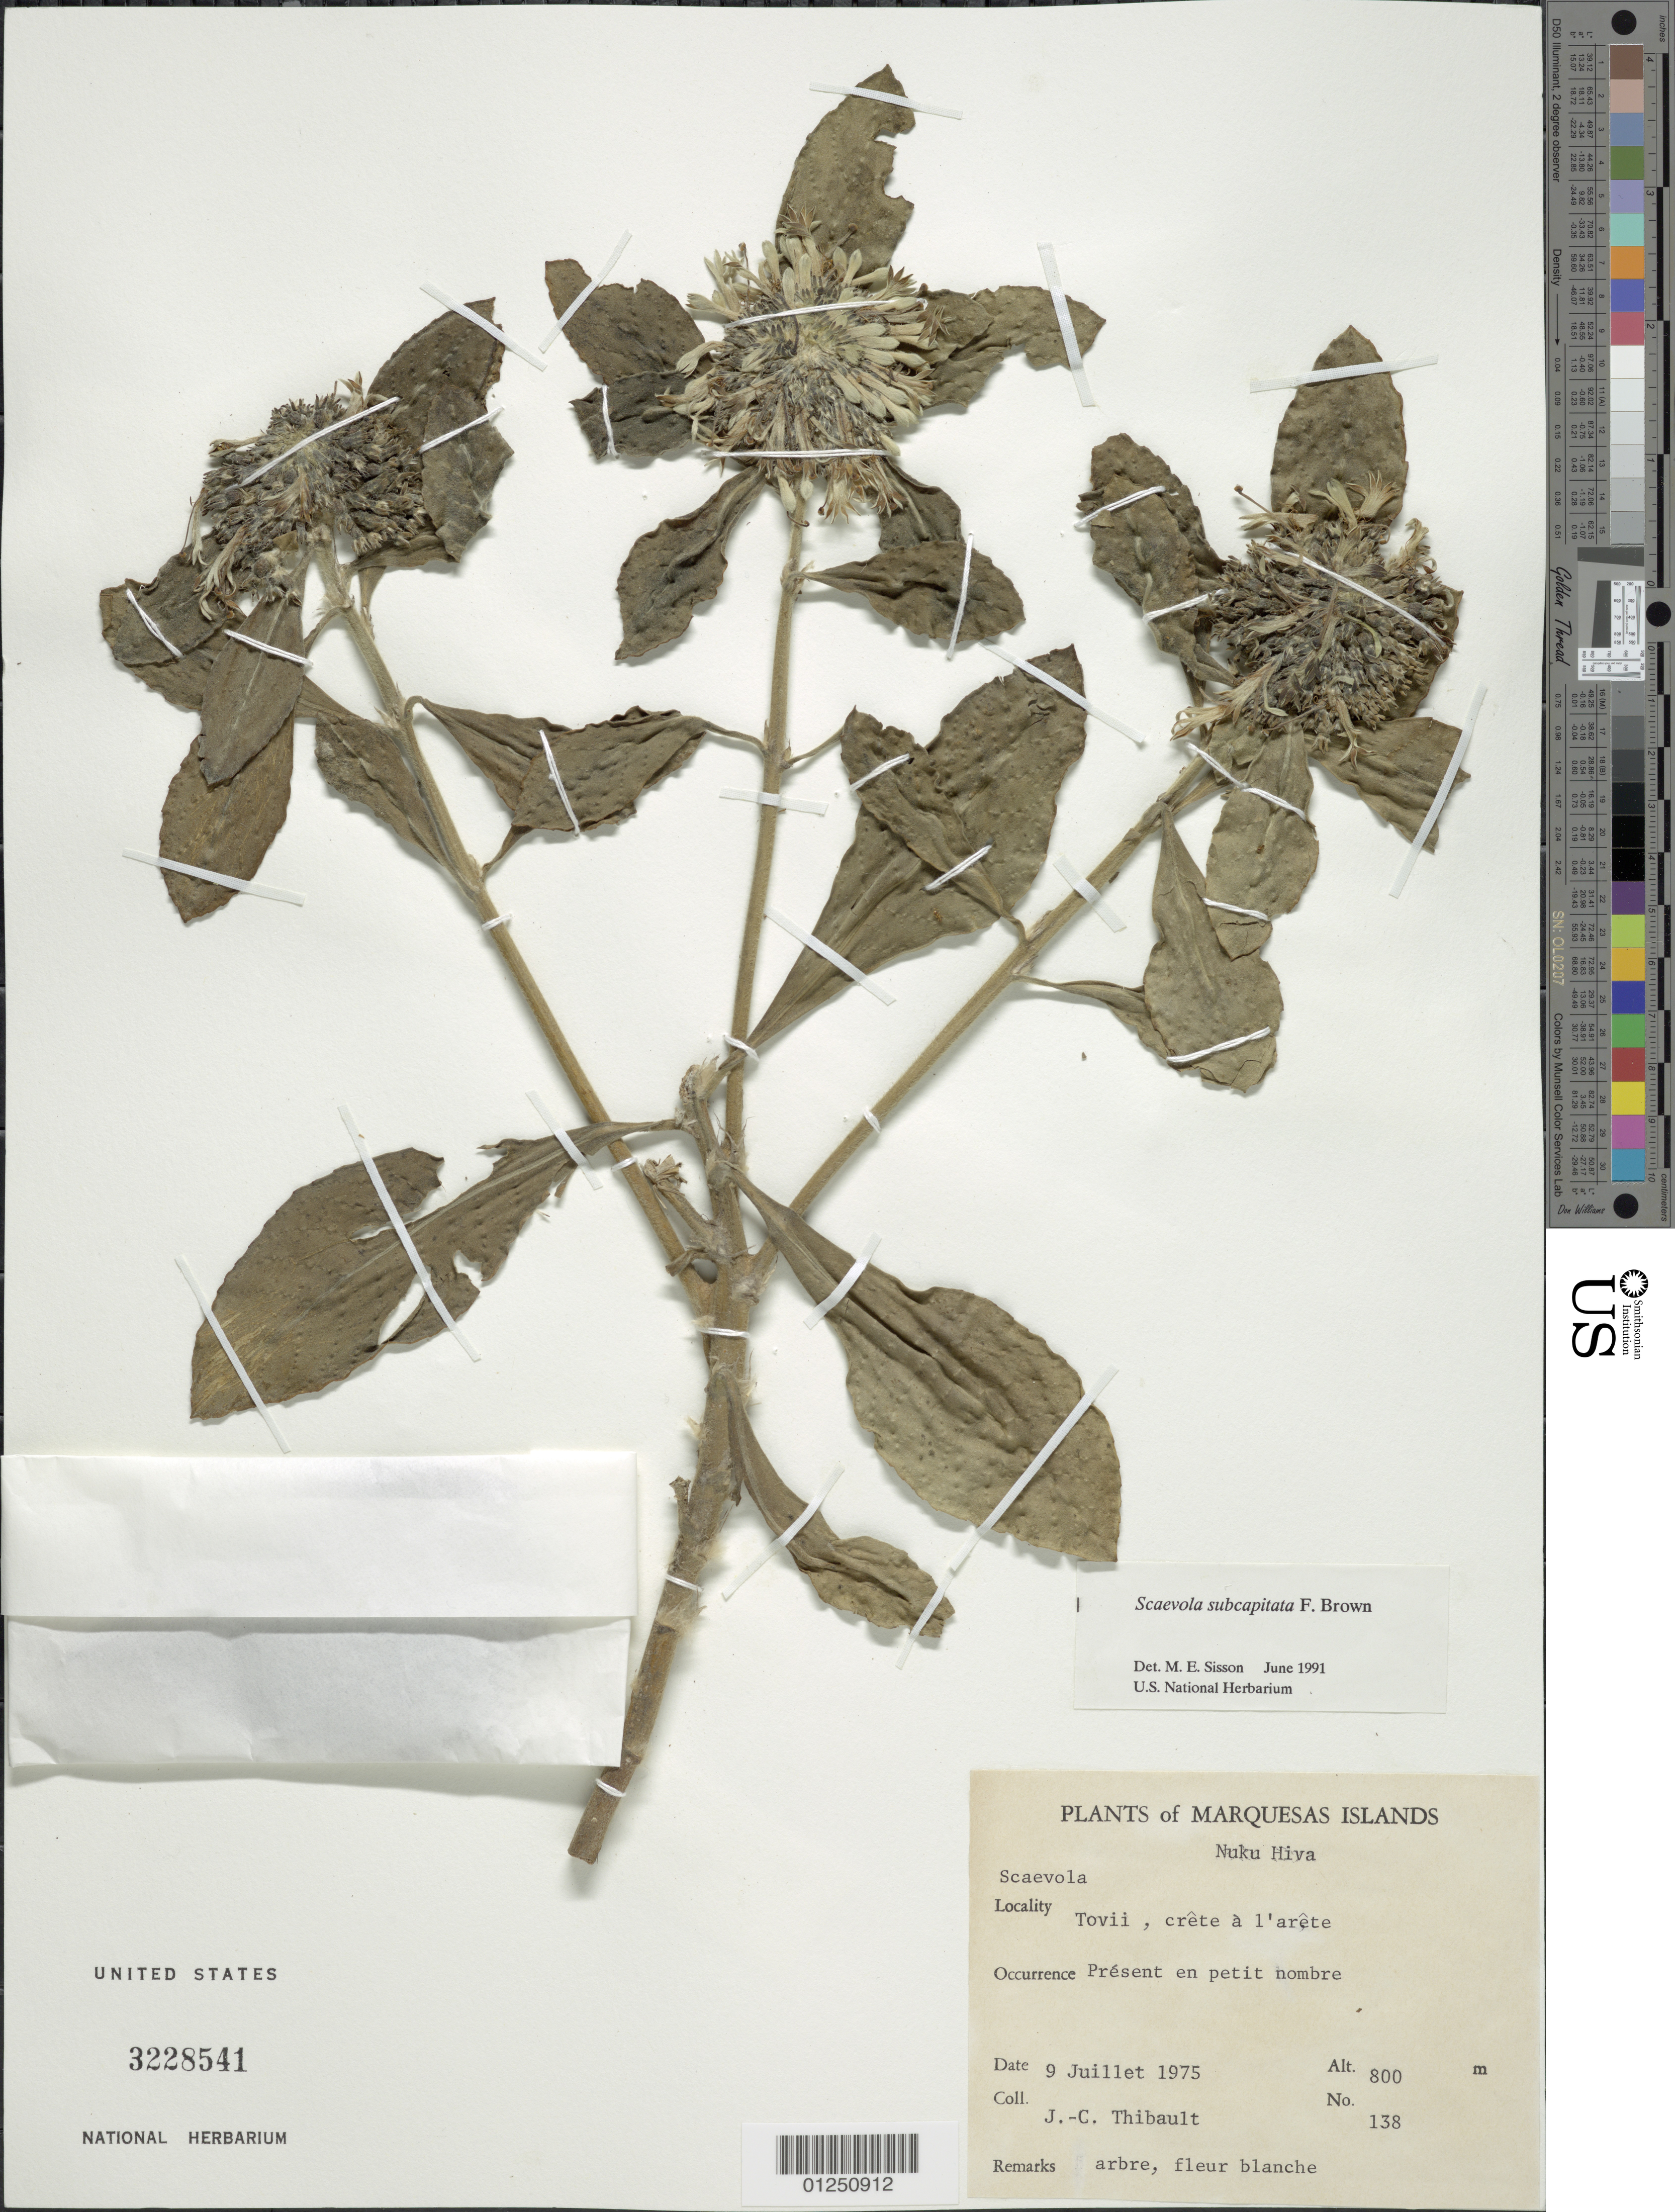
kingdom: Plantae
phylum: Tracheophyta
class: Magnoliopsida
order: Asterales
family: Goodeniaceae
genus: Scaevola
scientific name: Scaevola subcapitata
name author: F. Br.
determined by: Wagner, W. L., (BOT), Smithsonian Institution - National Museum of Natural History (UNITED STATES)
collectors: J. Thibault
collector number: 138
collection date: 1975-07-09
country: French Polynesia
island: Nuku Hiva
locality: Toovii, crête à l'arête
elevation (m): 800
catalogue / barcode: US 3228541